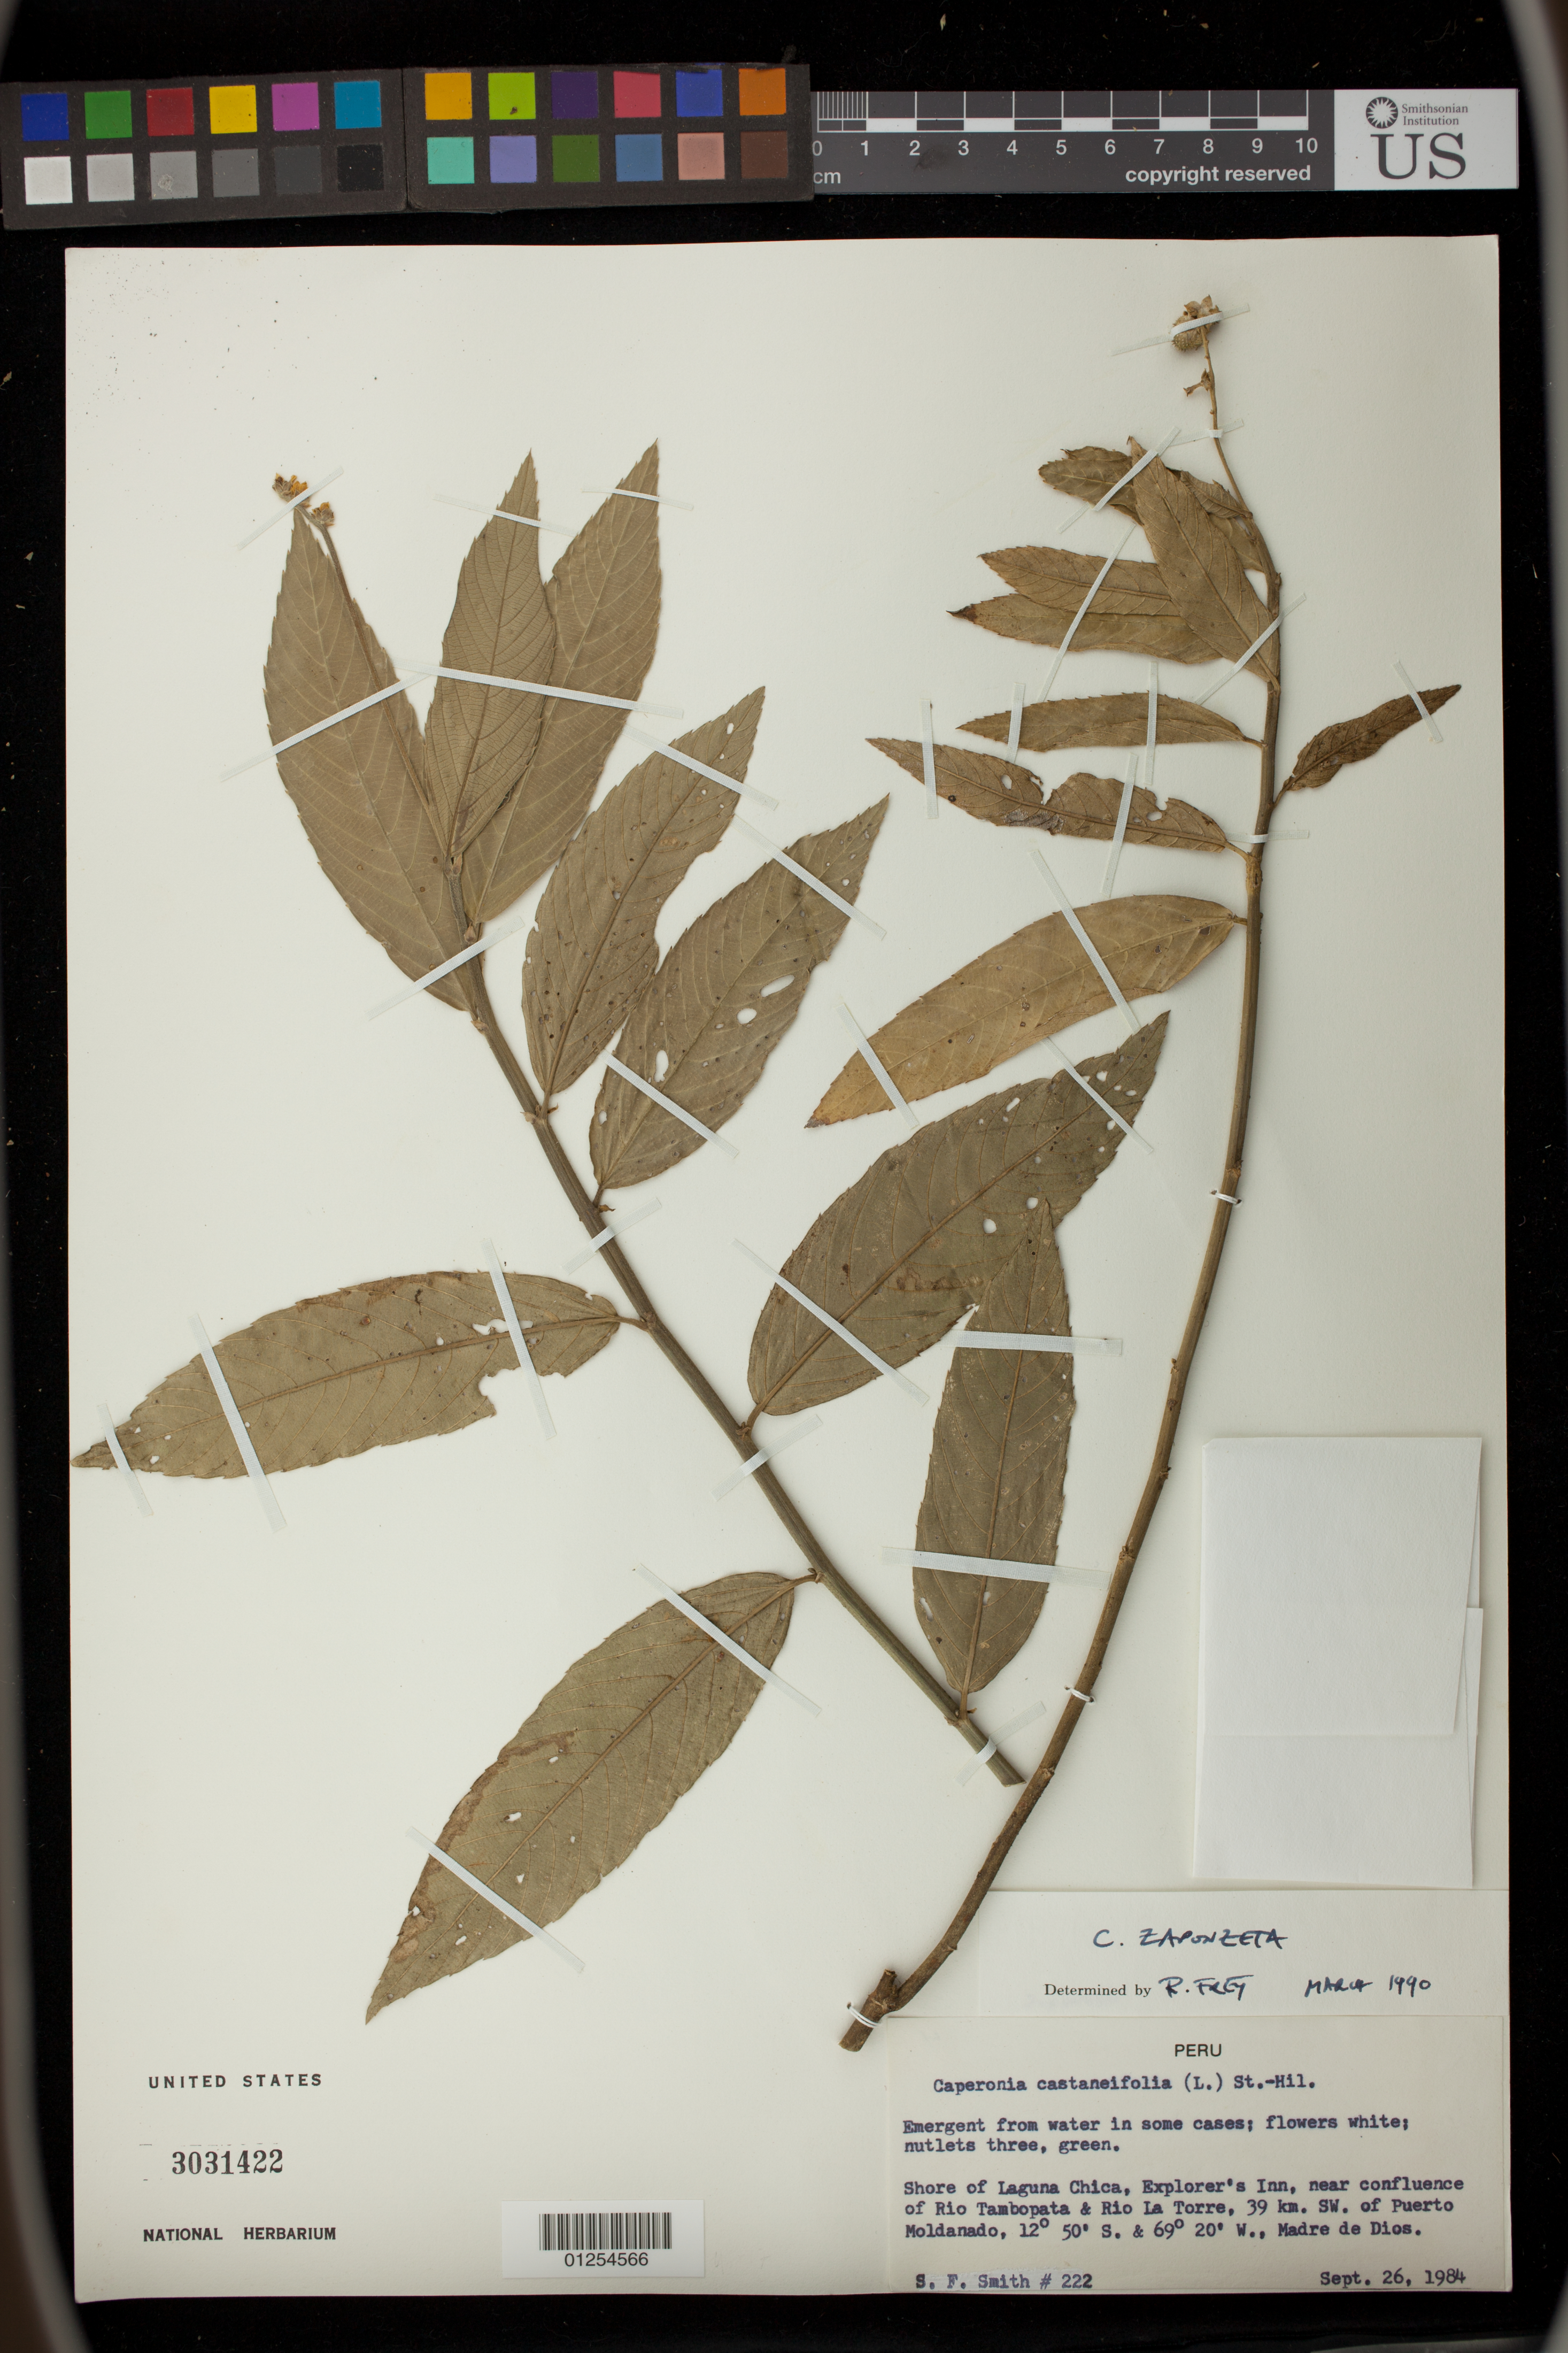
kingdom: Plantae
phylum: Tracheophyta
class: Magnoliopsida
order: Malpighiales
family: Euphorbiaceae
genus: Caperonia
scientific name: Caperonia zaponzeta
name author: Mansf.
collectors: S.F. Smith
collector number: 222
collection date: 1984-09-26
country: Peru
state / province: Madre de Dios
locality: Shore of Laguna Chica, Explorer's Inn, near confluence of Rio Tambopata & Rio La Torre, 39 km. SW. of Puerto Moldanado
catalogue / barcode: US 3031422